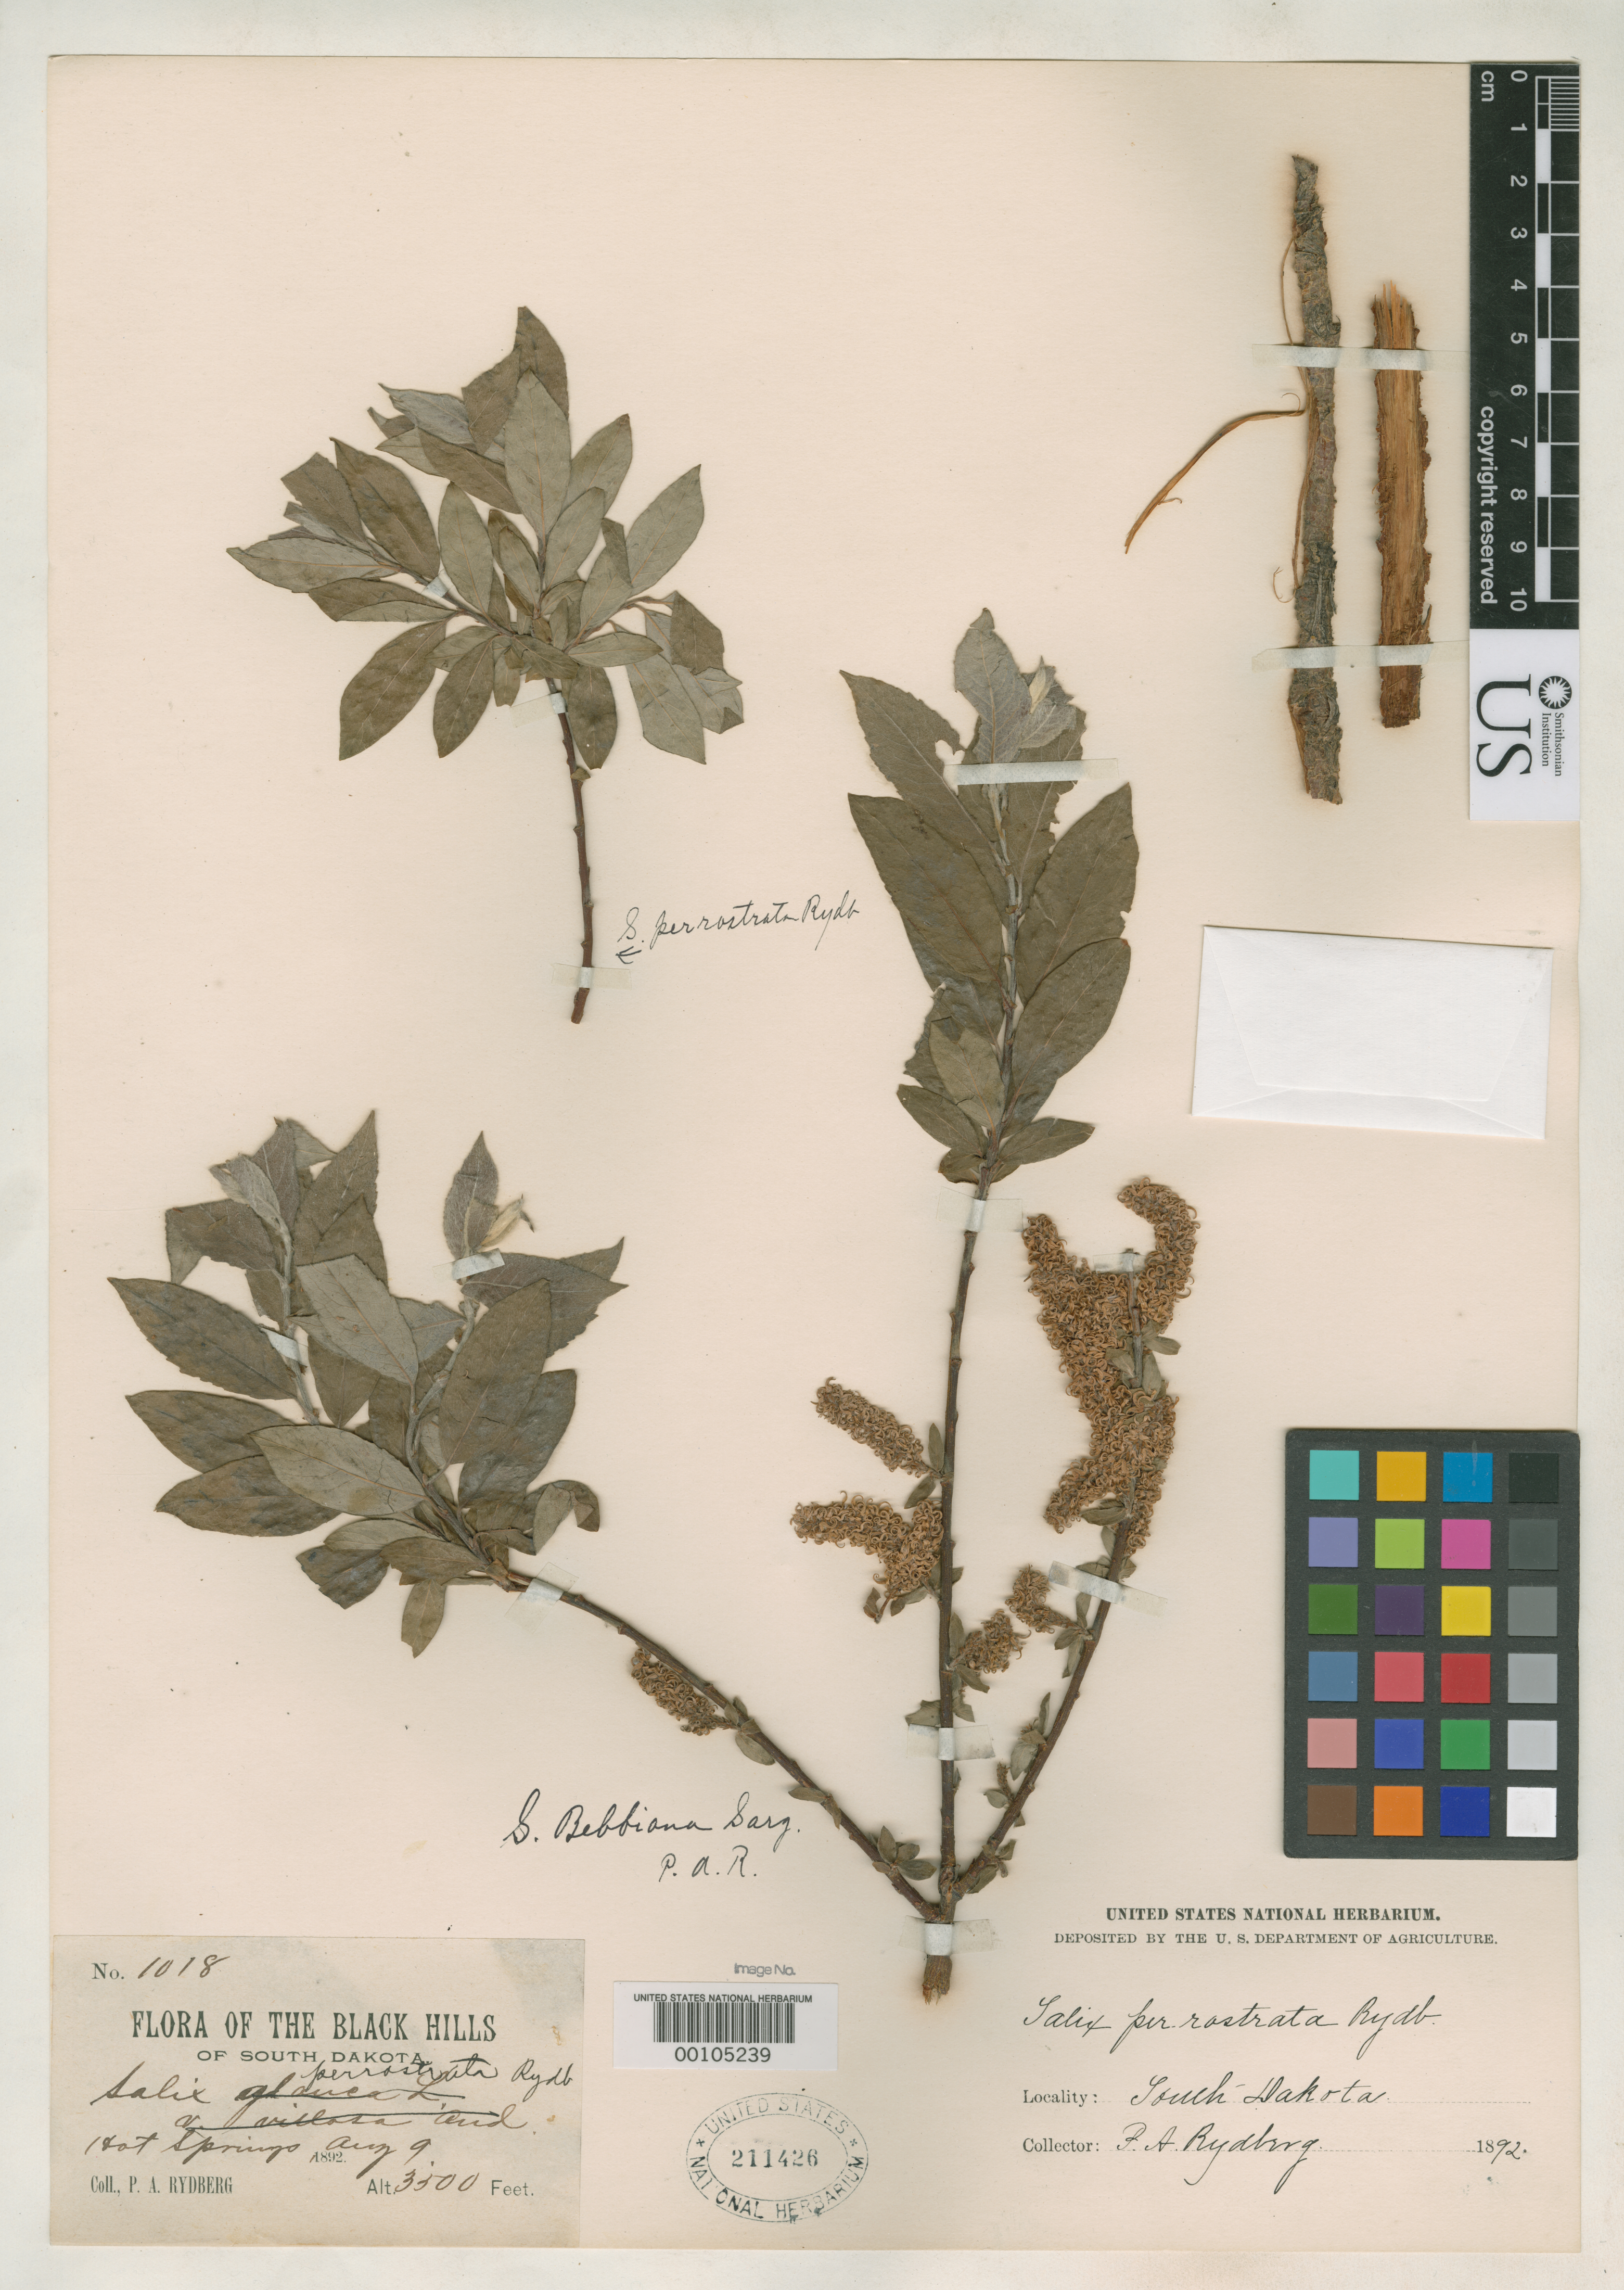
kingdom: Plantae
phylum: Tracheophyta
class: Magnoliopsida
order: Malpighiales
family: Salicaceae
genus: Salix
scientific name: Salix perrostrata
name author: Rydb.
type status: Isotype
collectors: P. A. Rydberg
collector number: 1018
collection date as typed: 09 Aug 1892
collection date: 1892-08-09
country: United States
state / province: South Dakota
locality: Hot Springs.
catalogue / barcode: US 211426